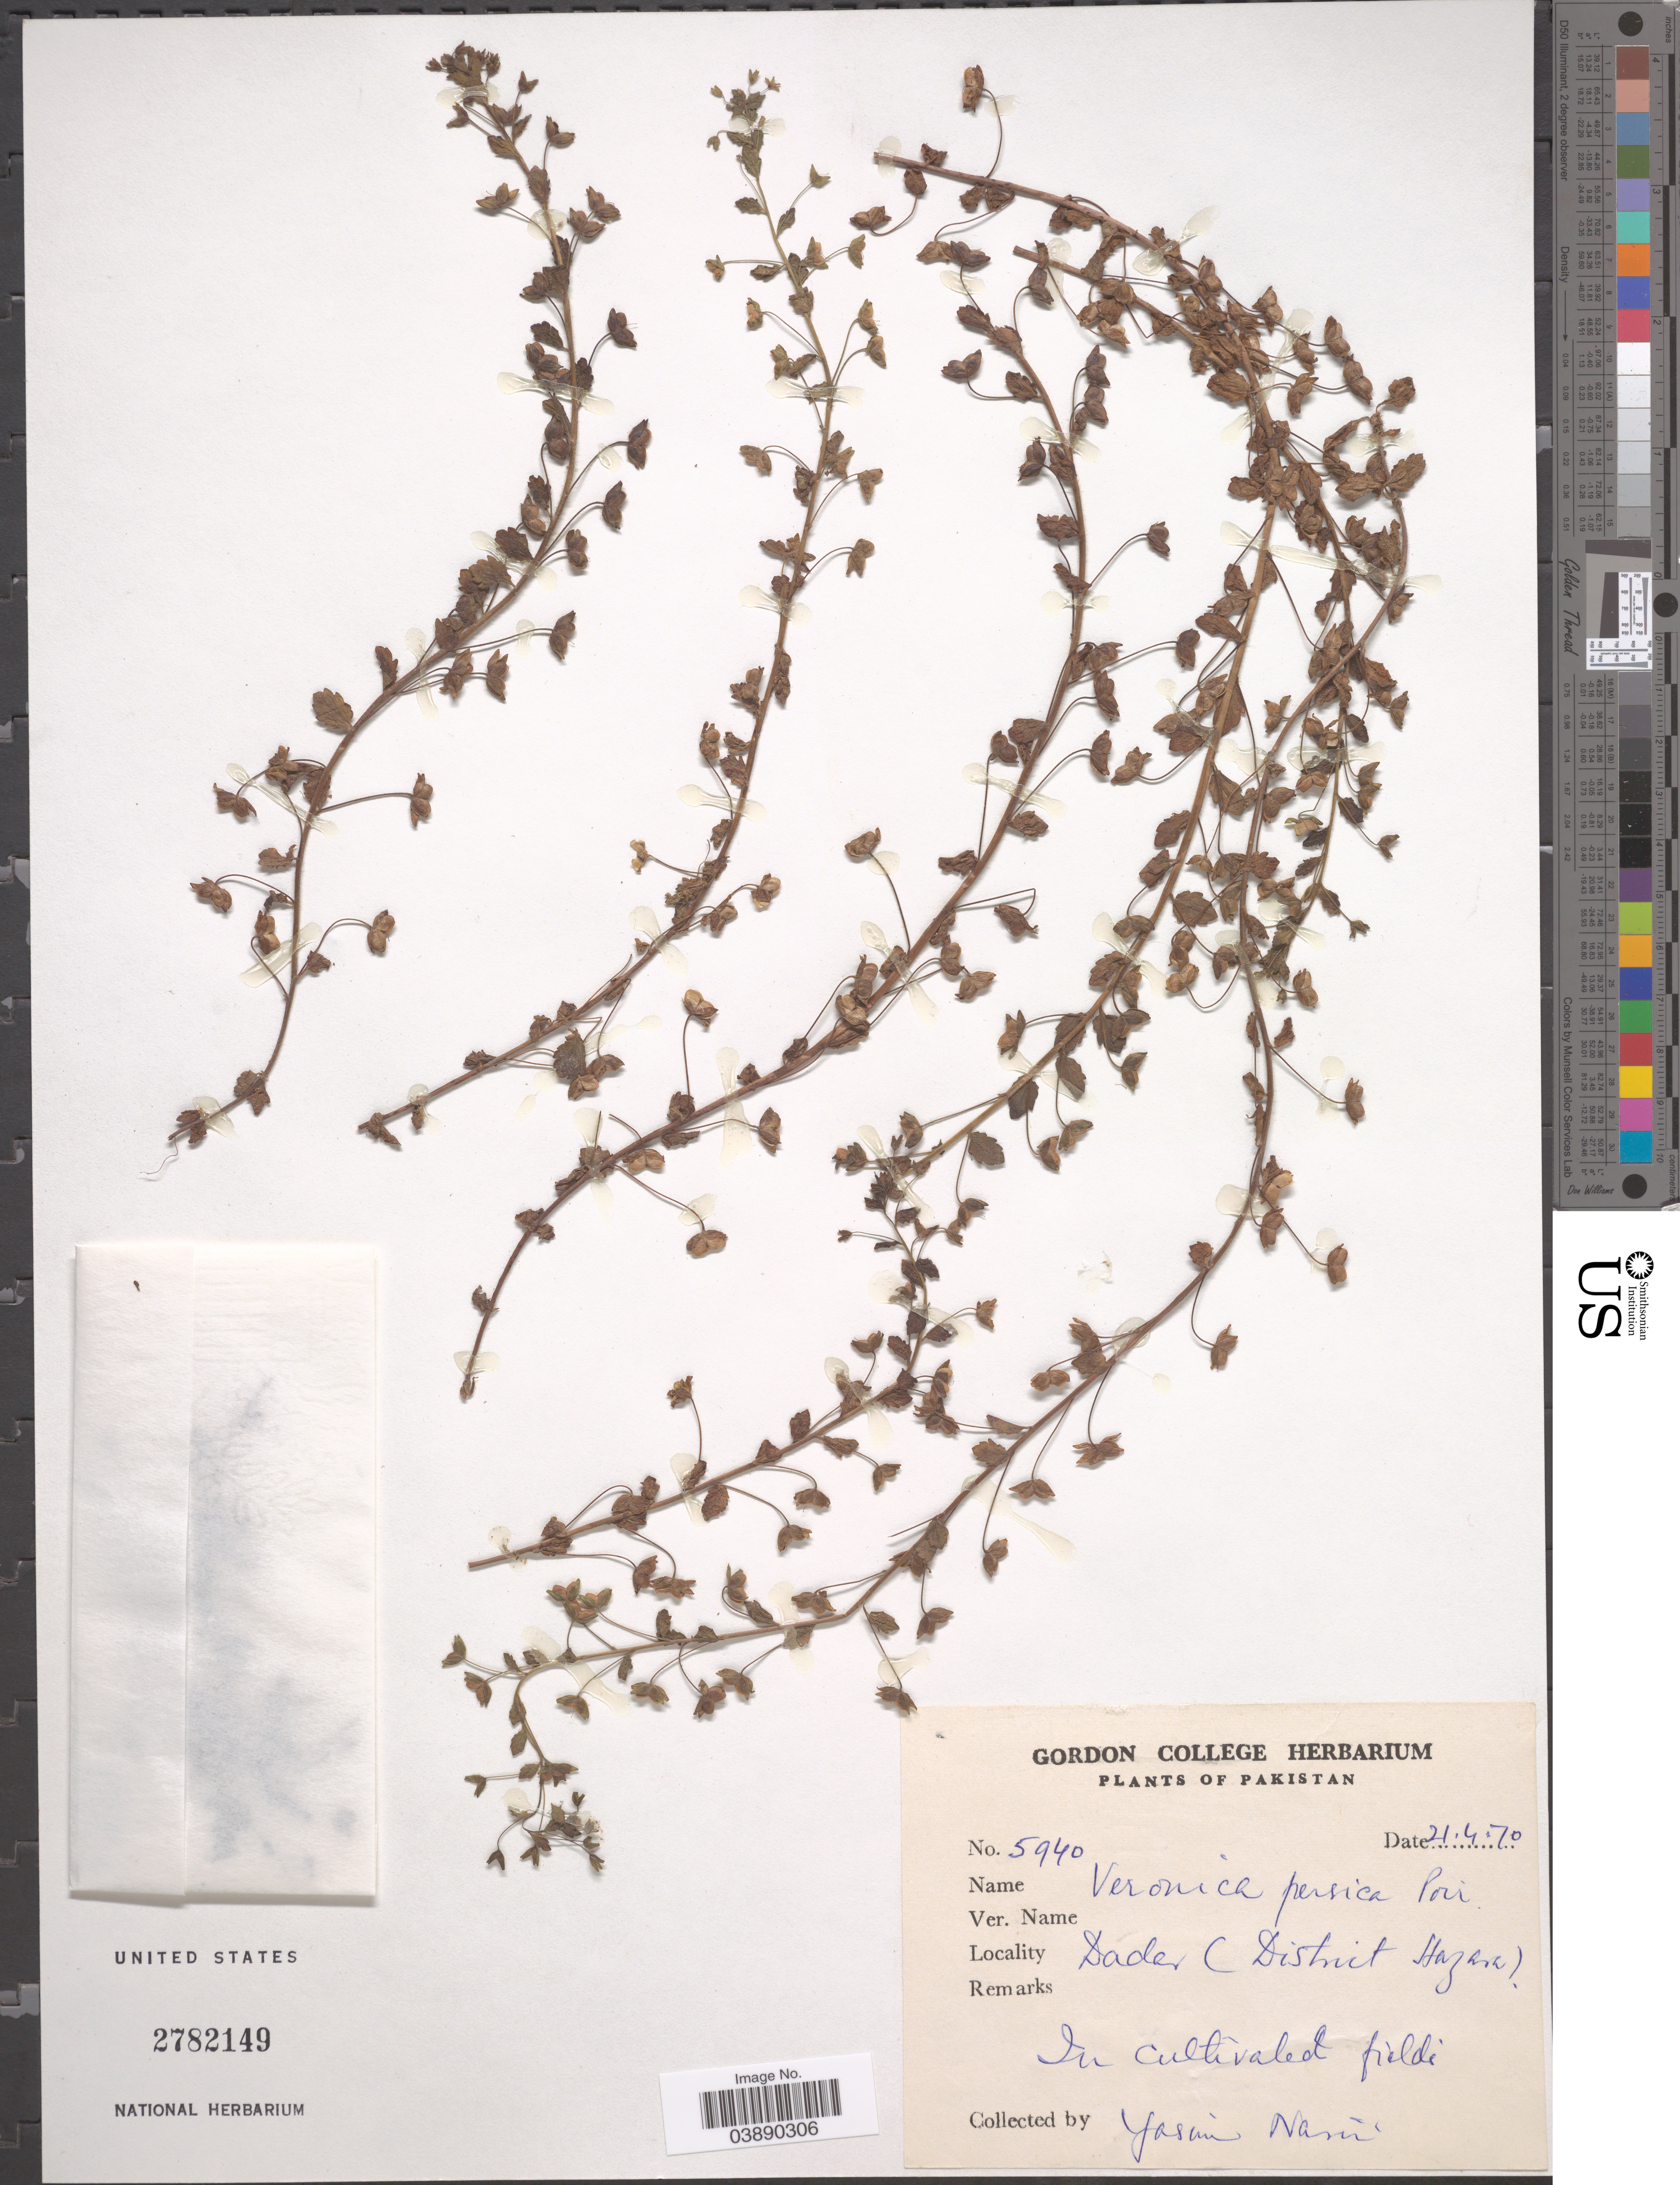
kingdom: Plantae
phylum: Tracheophyta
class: Magnoliopsida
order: Lamiales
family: Plantaginaceae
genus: Veronica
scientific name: Veronica persica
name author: Poir.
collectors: Y. Narir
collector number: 5940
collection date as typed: Transcribed d/m/y: 21/4/70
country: Pakistan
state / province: Khyber Pakhtunkhwa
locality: Dadar (District Hazara).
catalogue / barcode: US 2782149